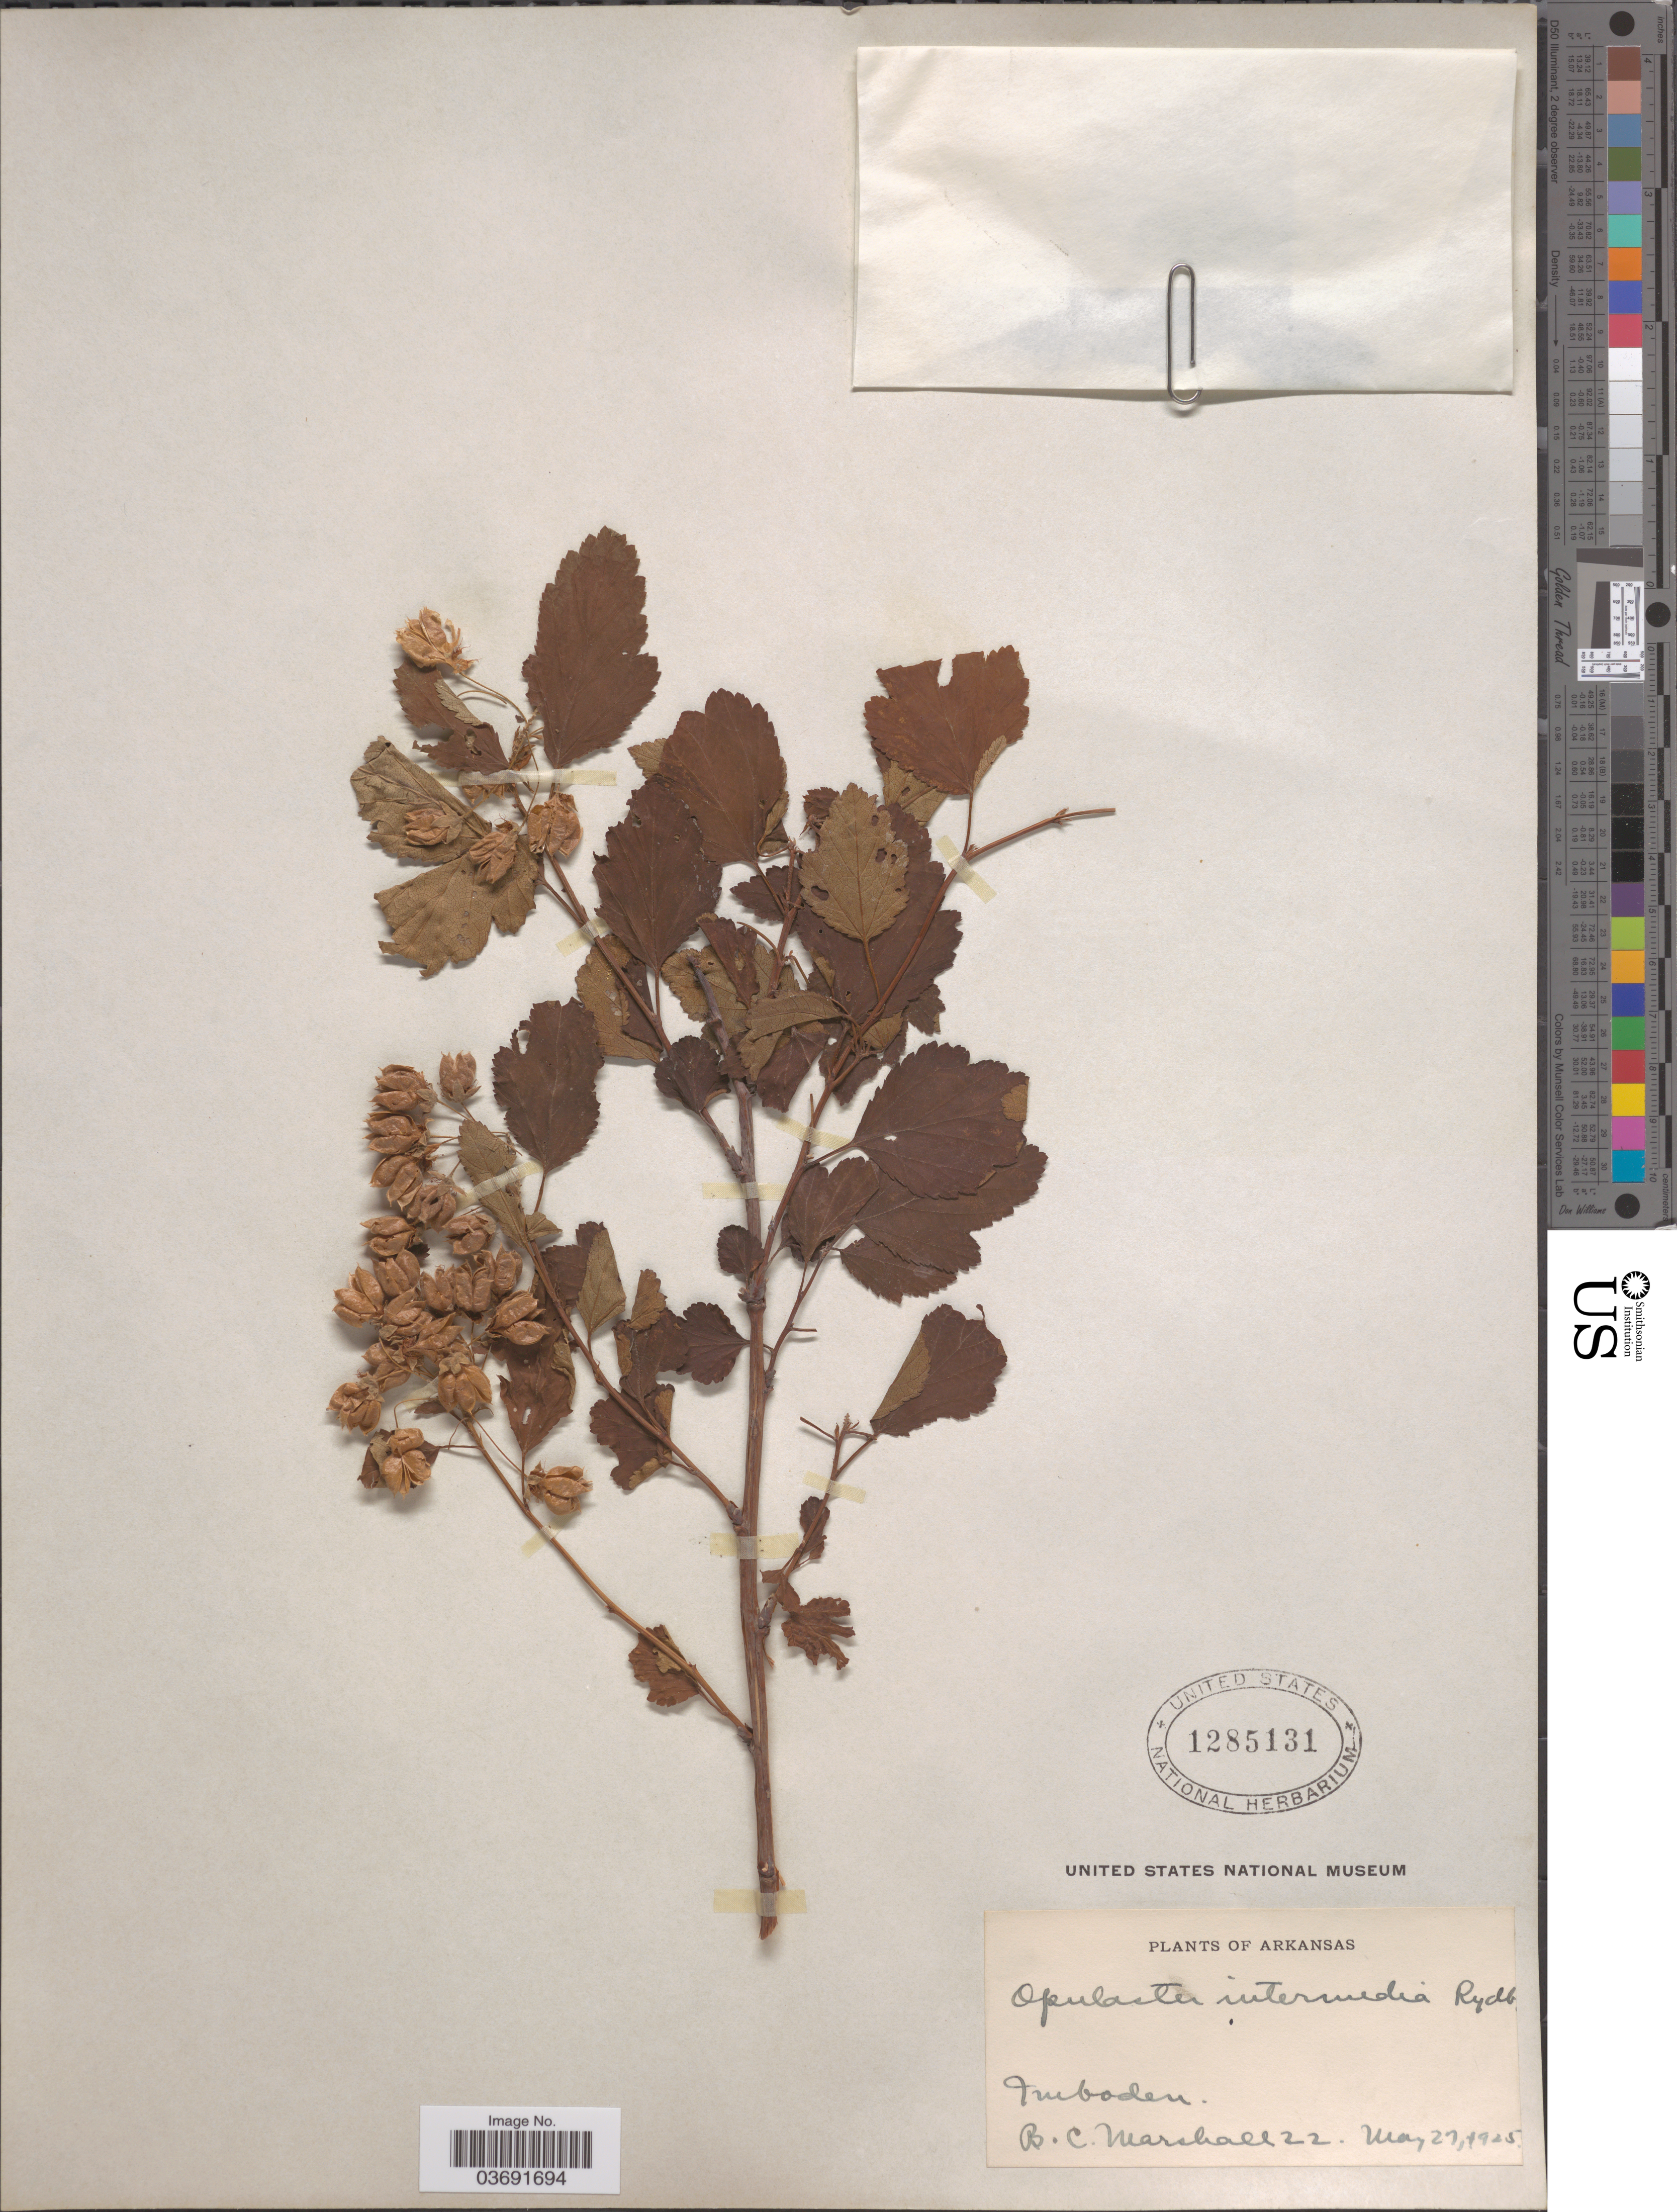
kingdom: Plantae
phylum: Tracheophyta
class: Magnoliopsida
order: Rosales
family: Rosaceae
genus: Physocarpus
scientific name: Physocarpus intermedius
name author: (Rydb.) C.K. Schneid.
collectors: B. C. Marshall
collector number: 22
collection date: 1925-05-27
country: United States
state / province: Arkansas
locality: Imboden.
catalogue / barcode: US 1285131